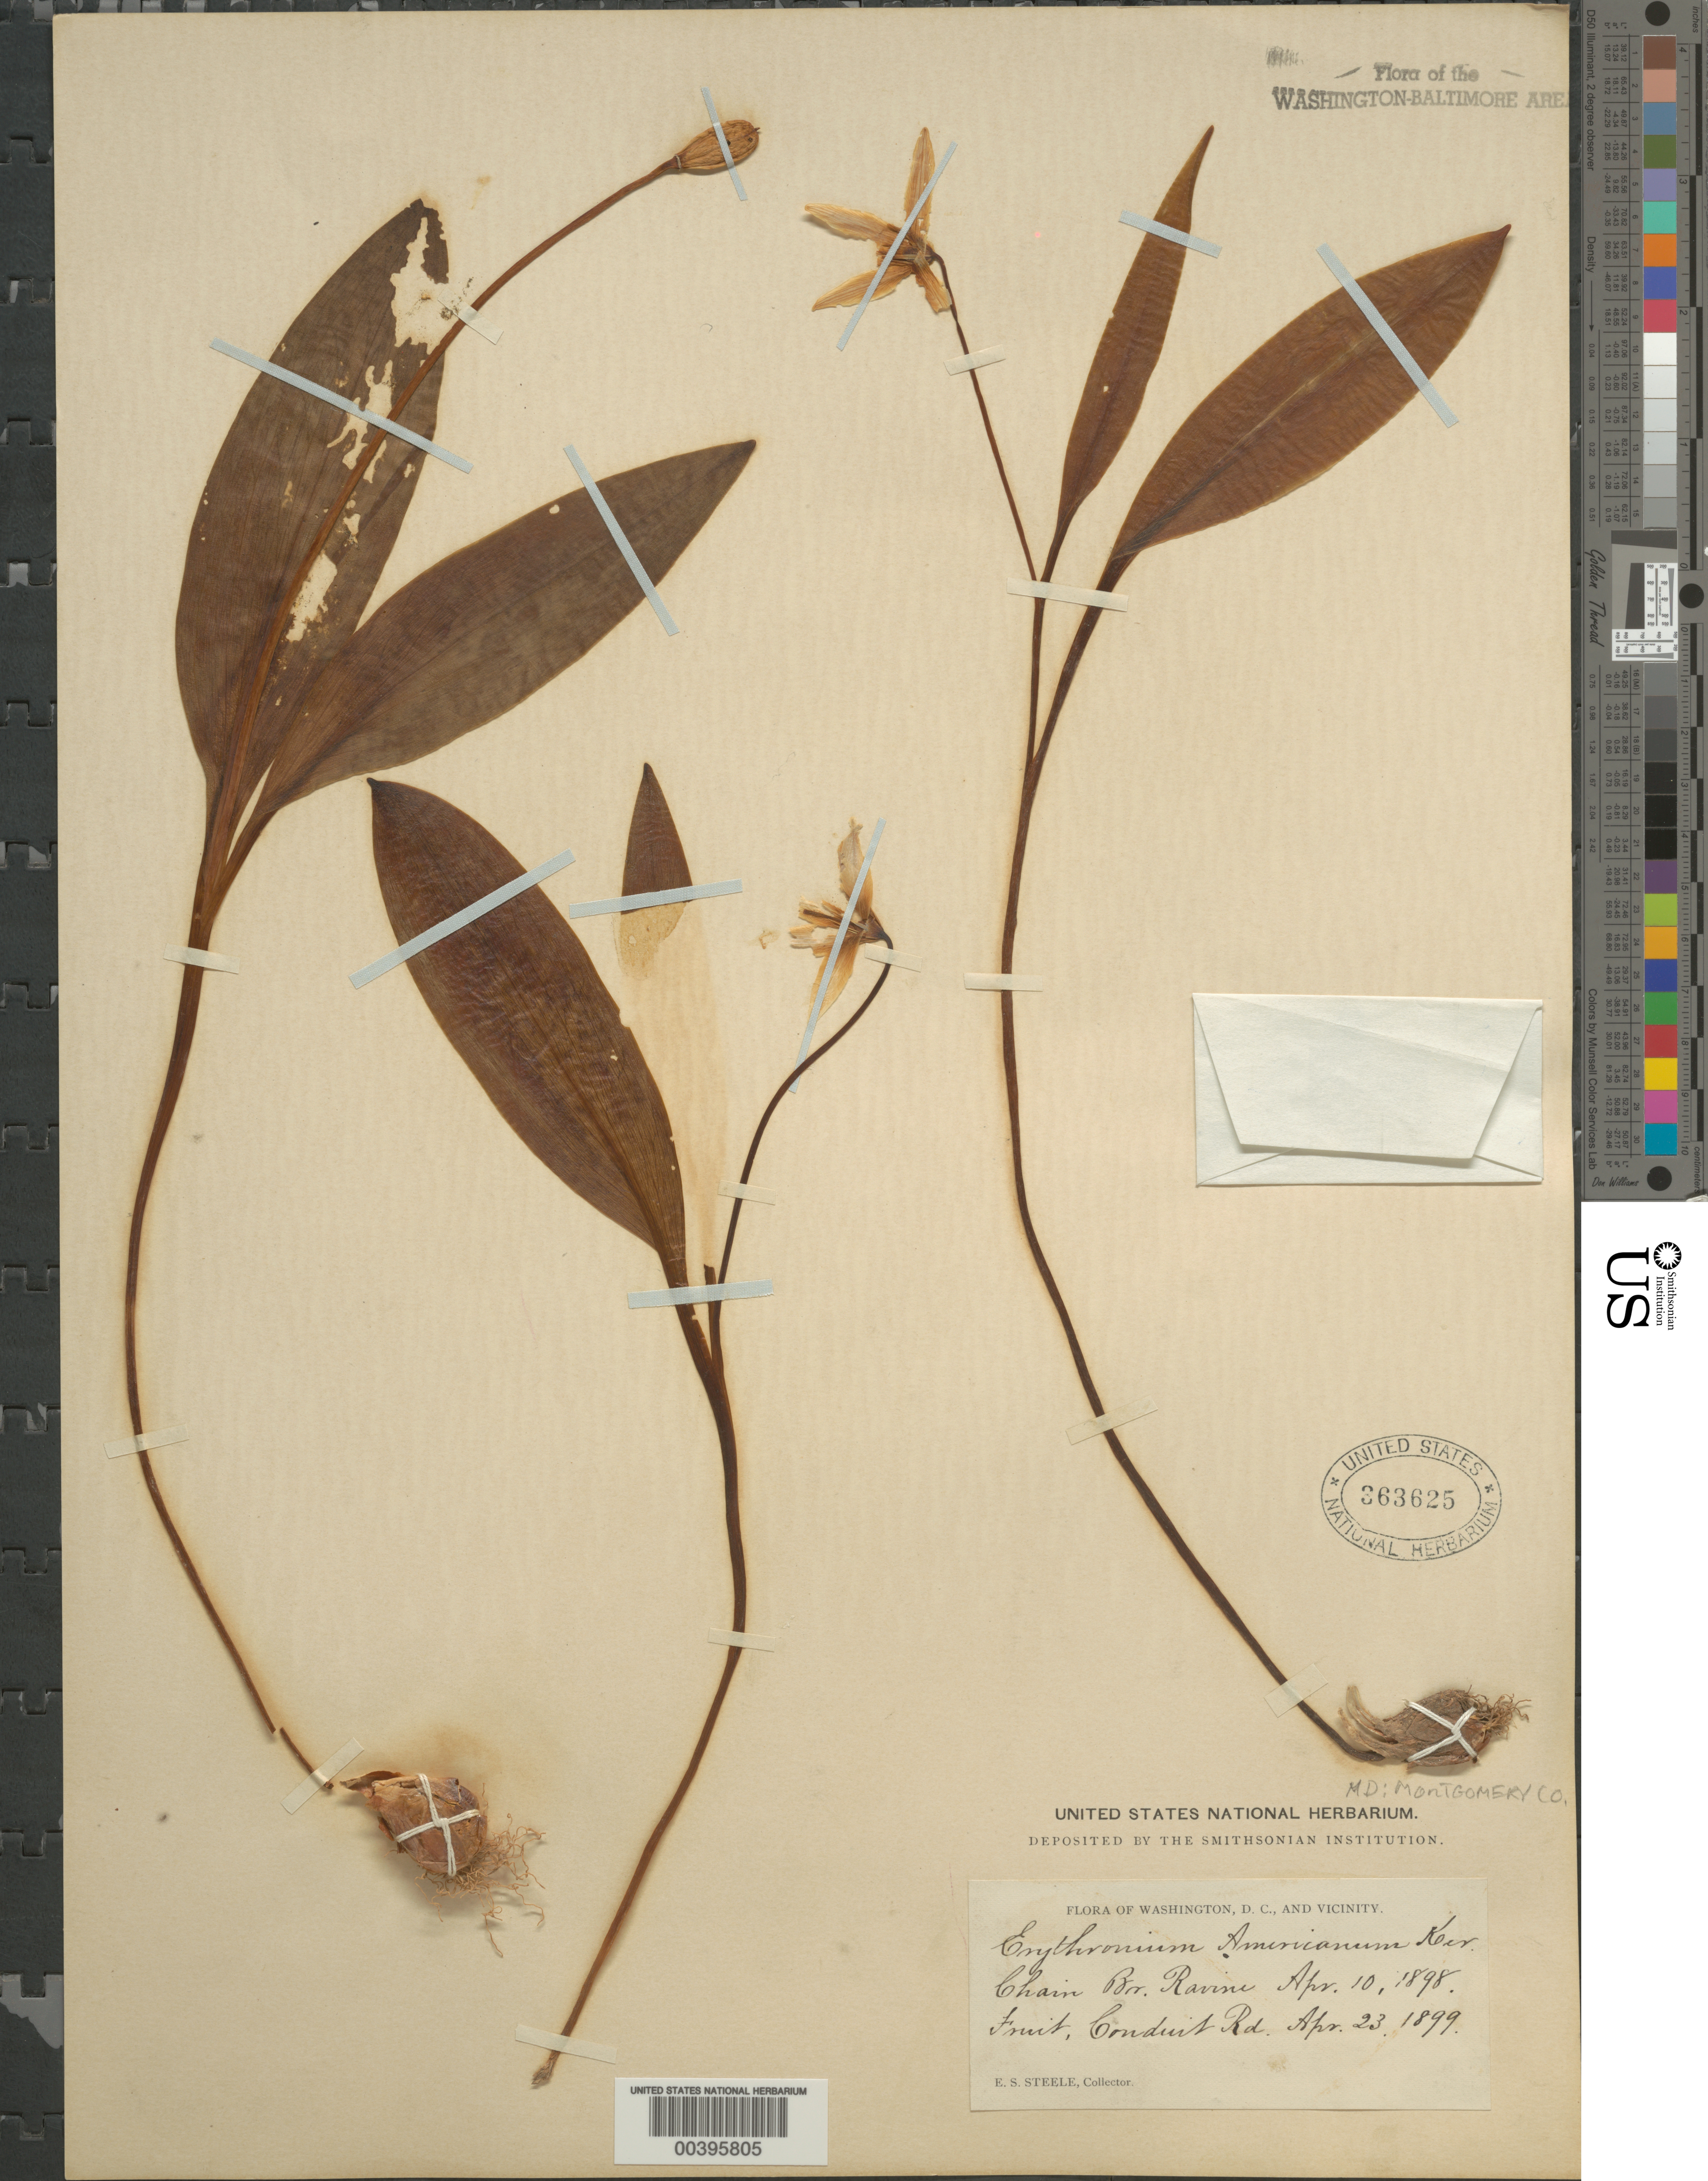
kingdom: Plantae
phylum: Tracheophyta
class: Liliopsida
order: Liliales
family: Liliaceae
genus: Erythronium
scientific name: Erythronium americanum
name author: Ker Gawl.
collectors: E. Steele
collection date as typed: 10 Apr 1898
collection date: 1898-04-10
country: United States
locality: Chain Bridge ravine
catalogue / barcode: US 363625